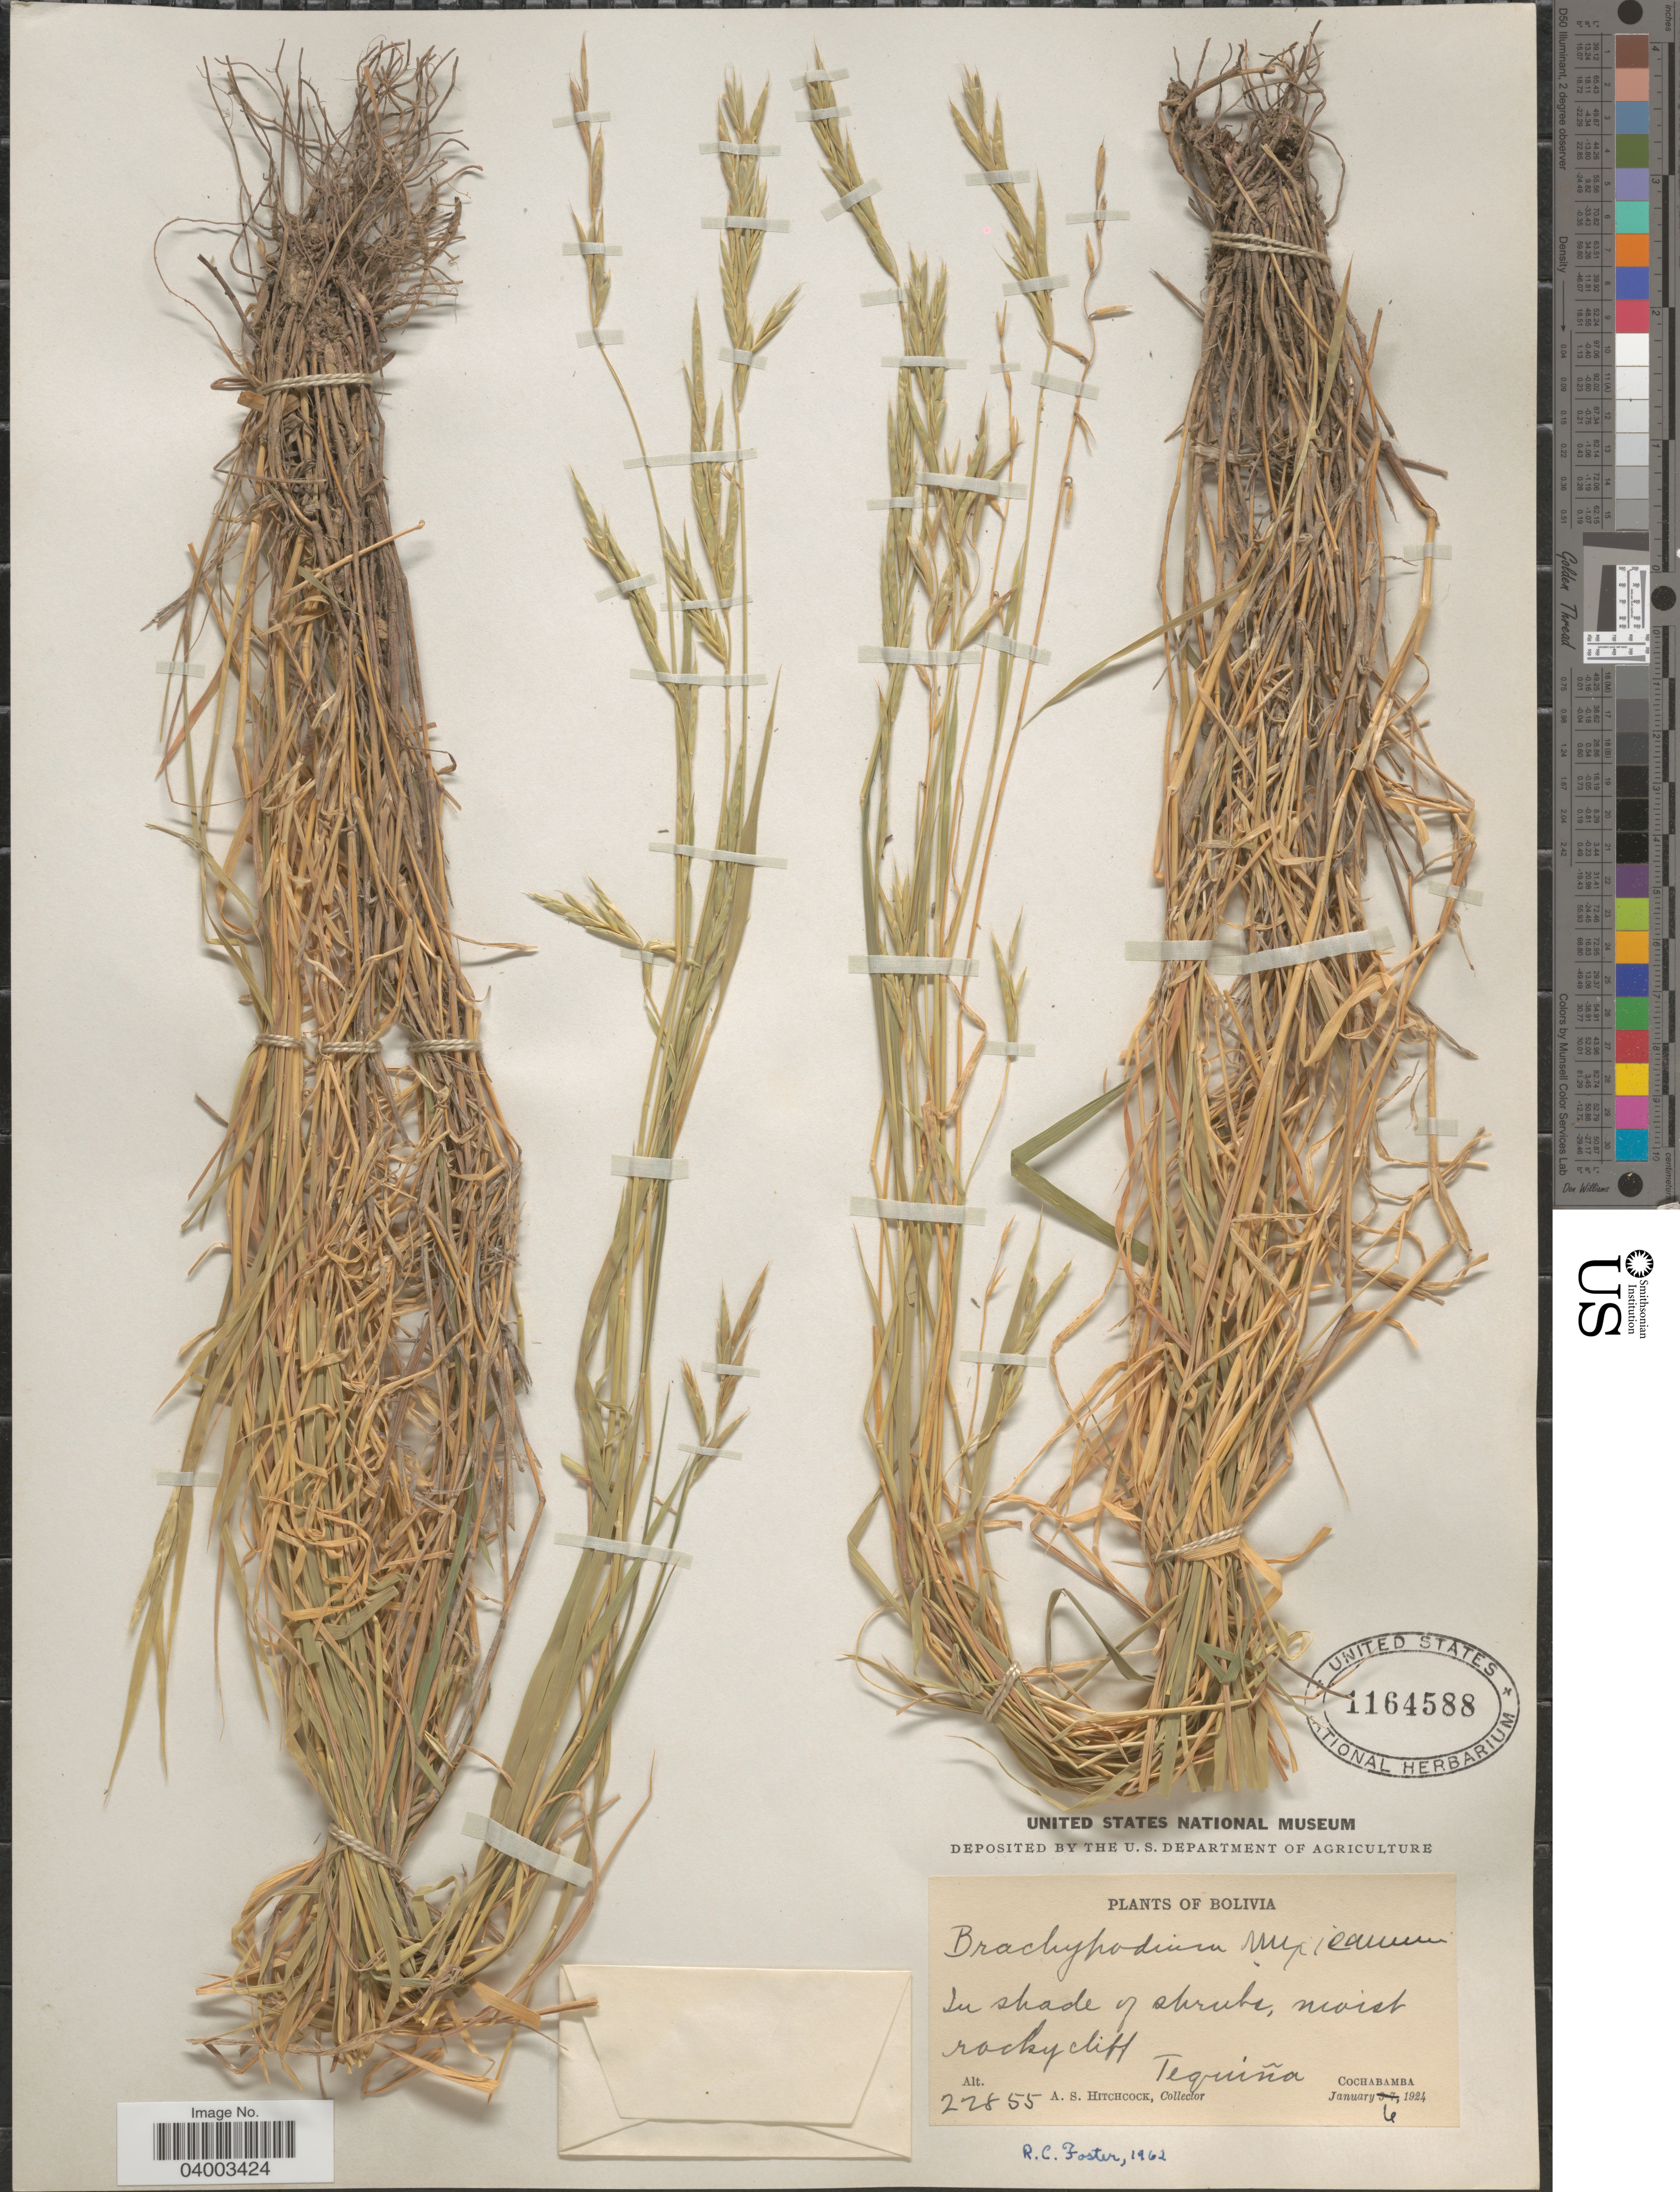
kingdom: Plantae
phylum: Tracheophyta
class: Liliopsida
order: Poales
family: Poaceae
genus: Brachypodium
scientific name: Brachypodium mexicanum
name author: (Roem. & Schult.) Link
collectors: A. S. Hitchcock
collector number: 22855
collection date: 1924-01-06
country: Bolivia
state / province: Cochabamba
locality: In shade of shrubs, moist rocky cliff. Tequiña.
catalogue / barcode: US 1164588